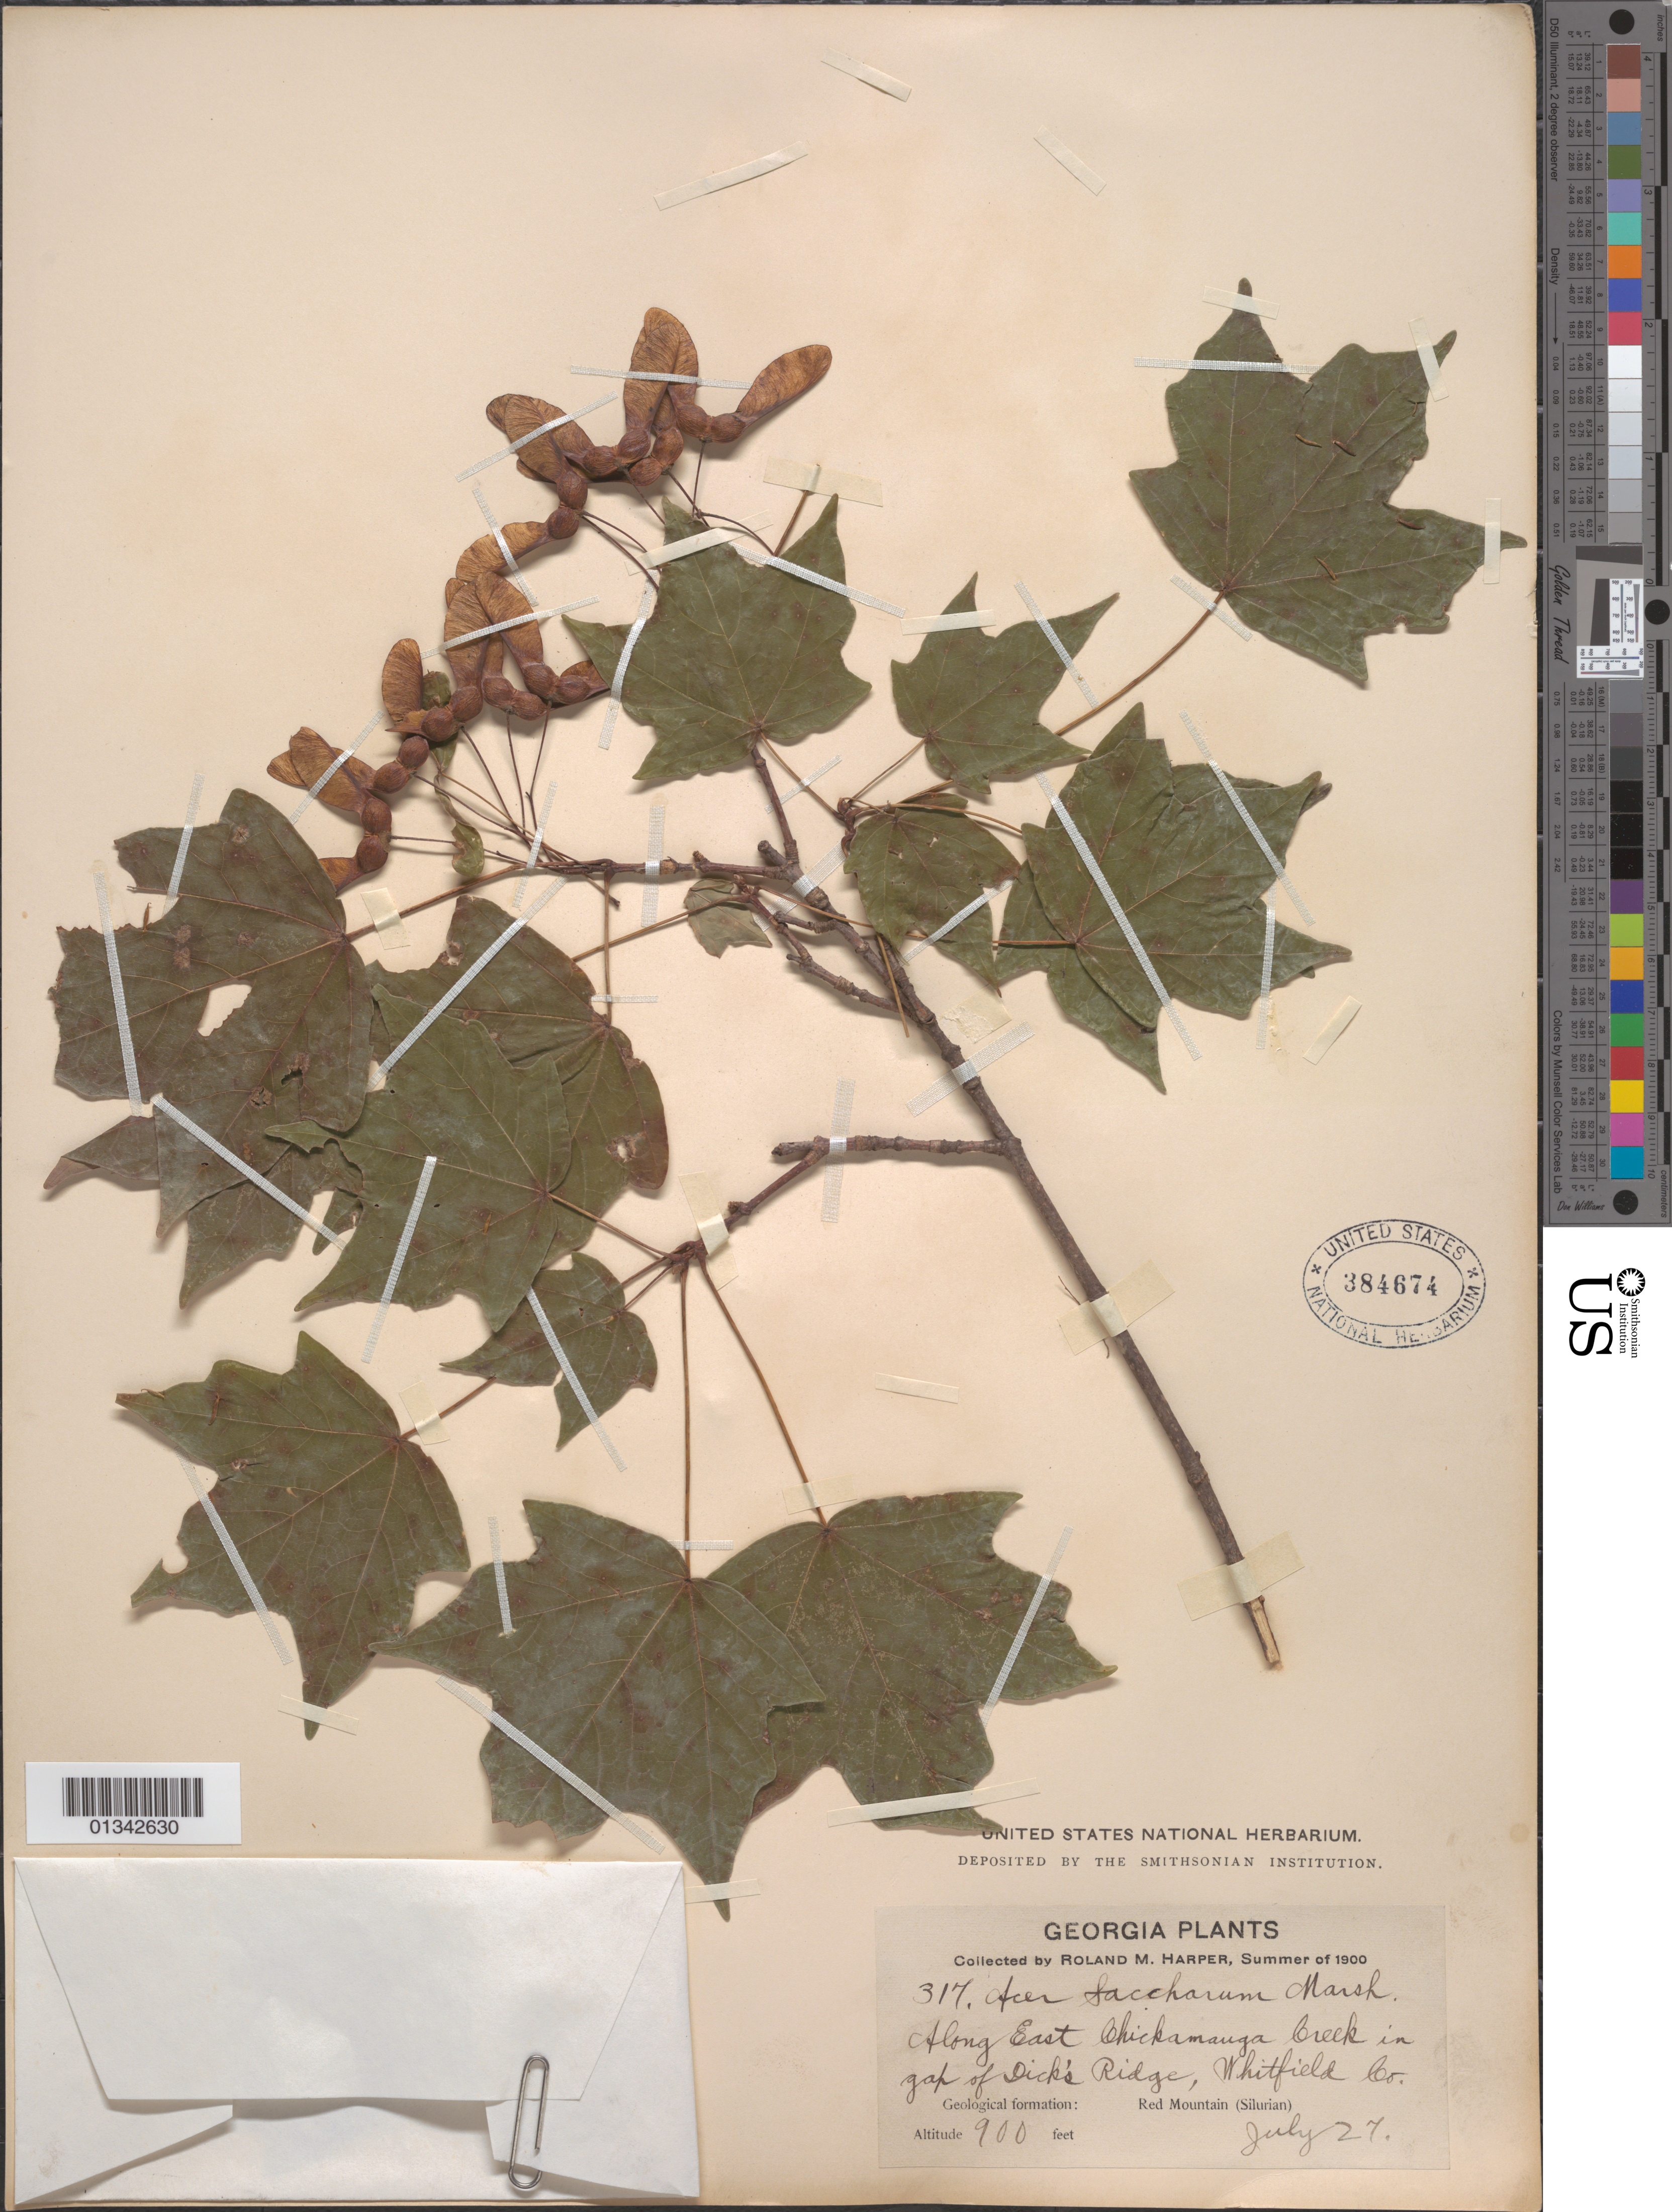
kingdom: Plantae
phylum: Tracheophyta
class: Magnoliopsida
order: Sapindales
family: Sapindaceae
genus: Acer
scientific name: Acer saccharum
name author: Marshall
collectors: R. M. Harper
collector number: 317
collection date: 1900-07-27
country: United States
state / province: Georgia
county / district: Whitfield County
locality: Whitfield County, East Chickamauga Creek in gap of Dick's Ridge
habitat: Red mountain (silurian)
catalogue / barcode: US 384674